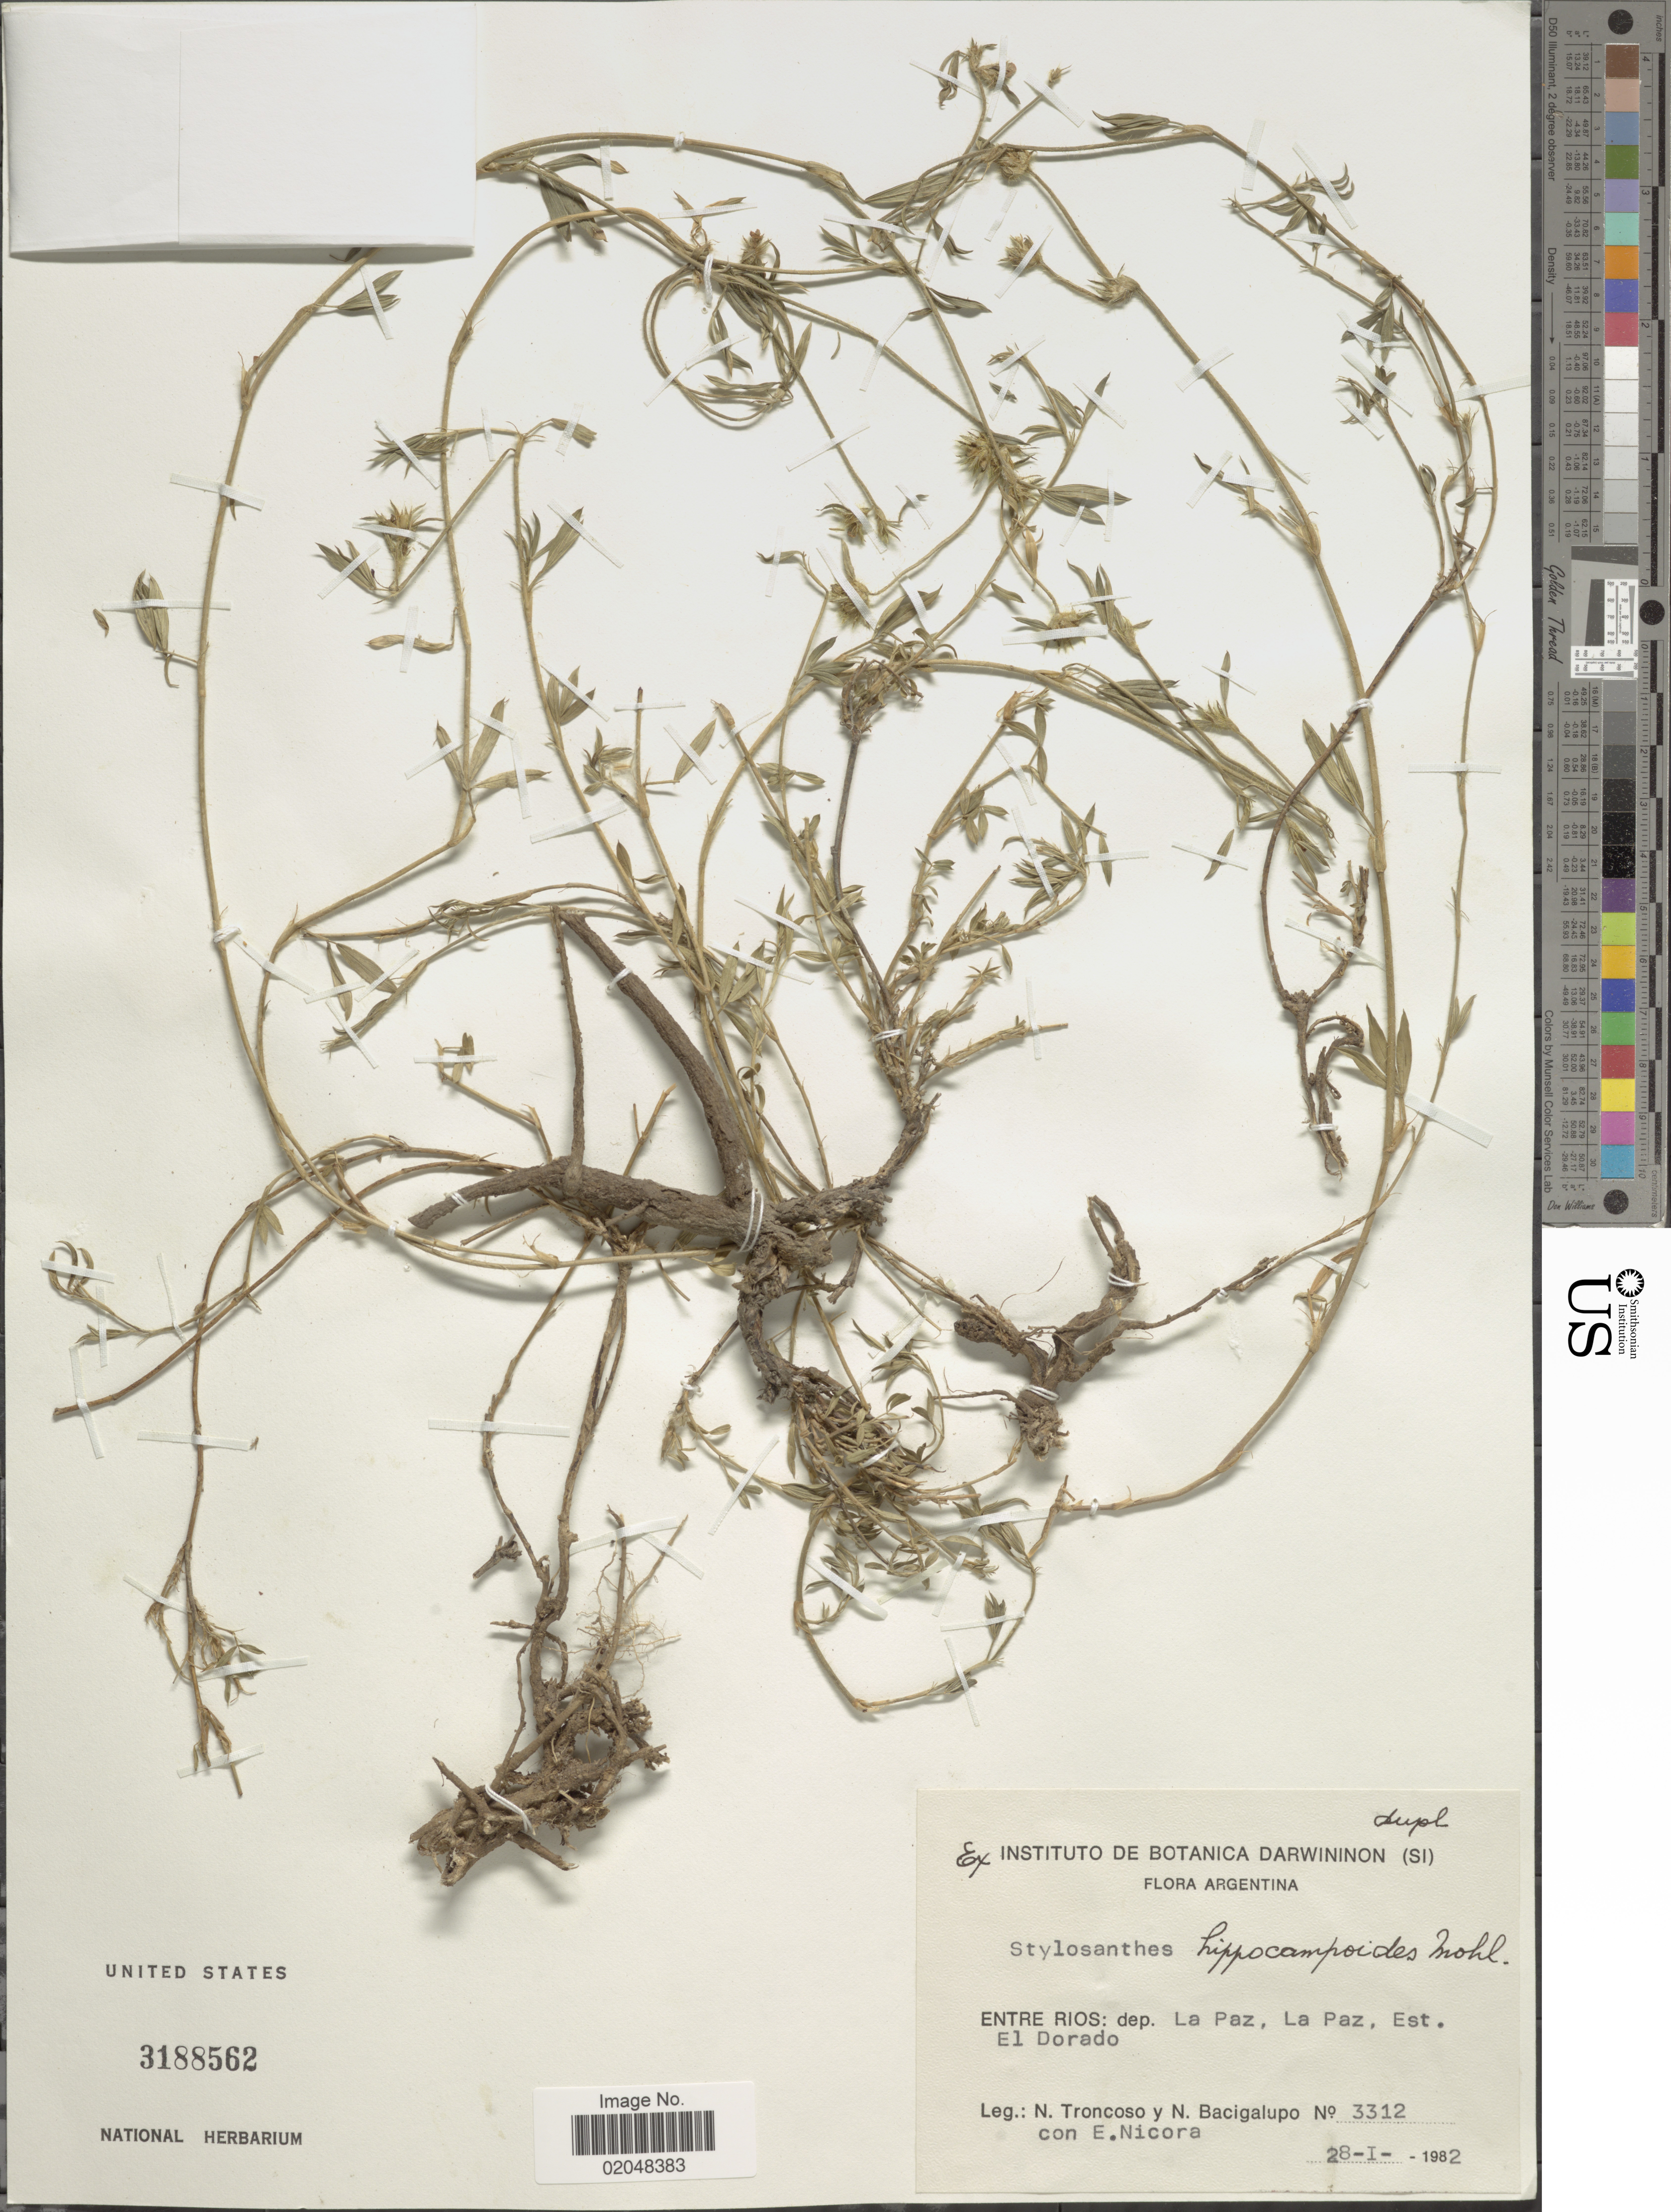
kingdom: Plantae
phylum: Tracheophyta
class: Magnoliopsida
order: Fabales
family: Fabaceae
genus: Stylosanthes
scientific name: Stylosanthes hippocampoides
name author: Mohlenbr.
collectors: N. Troncoso, N. M. Bacigalupo & E. Nicora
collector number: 3312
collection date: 1982-01-28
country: Argentina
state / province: Entre Rios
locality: Dep. La Paz, la Paz, est. El Dorado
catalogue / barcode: US 3188562